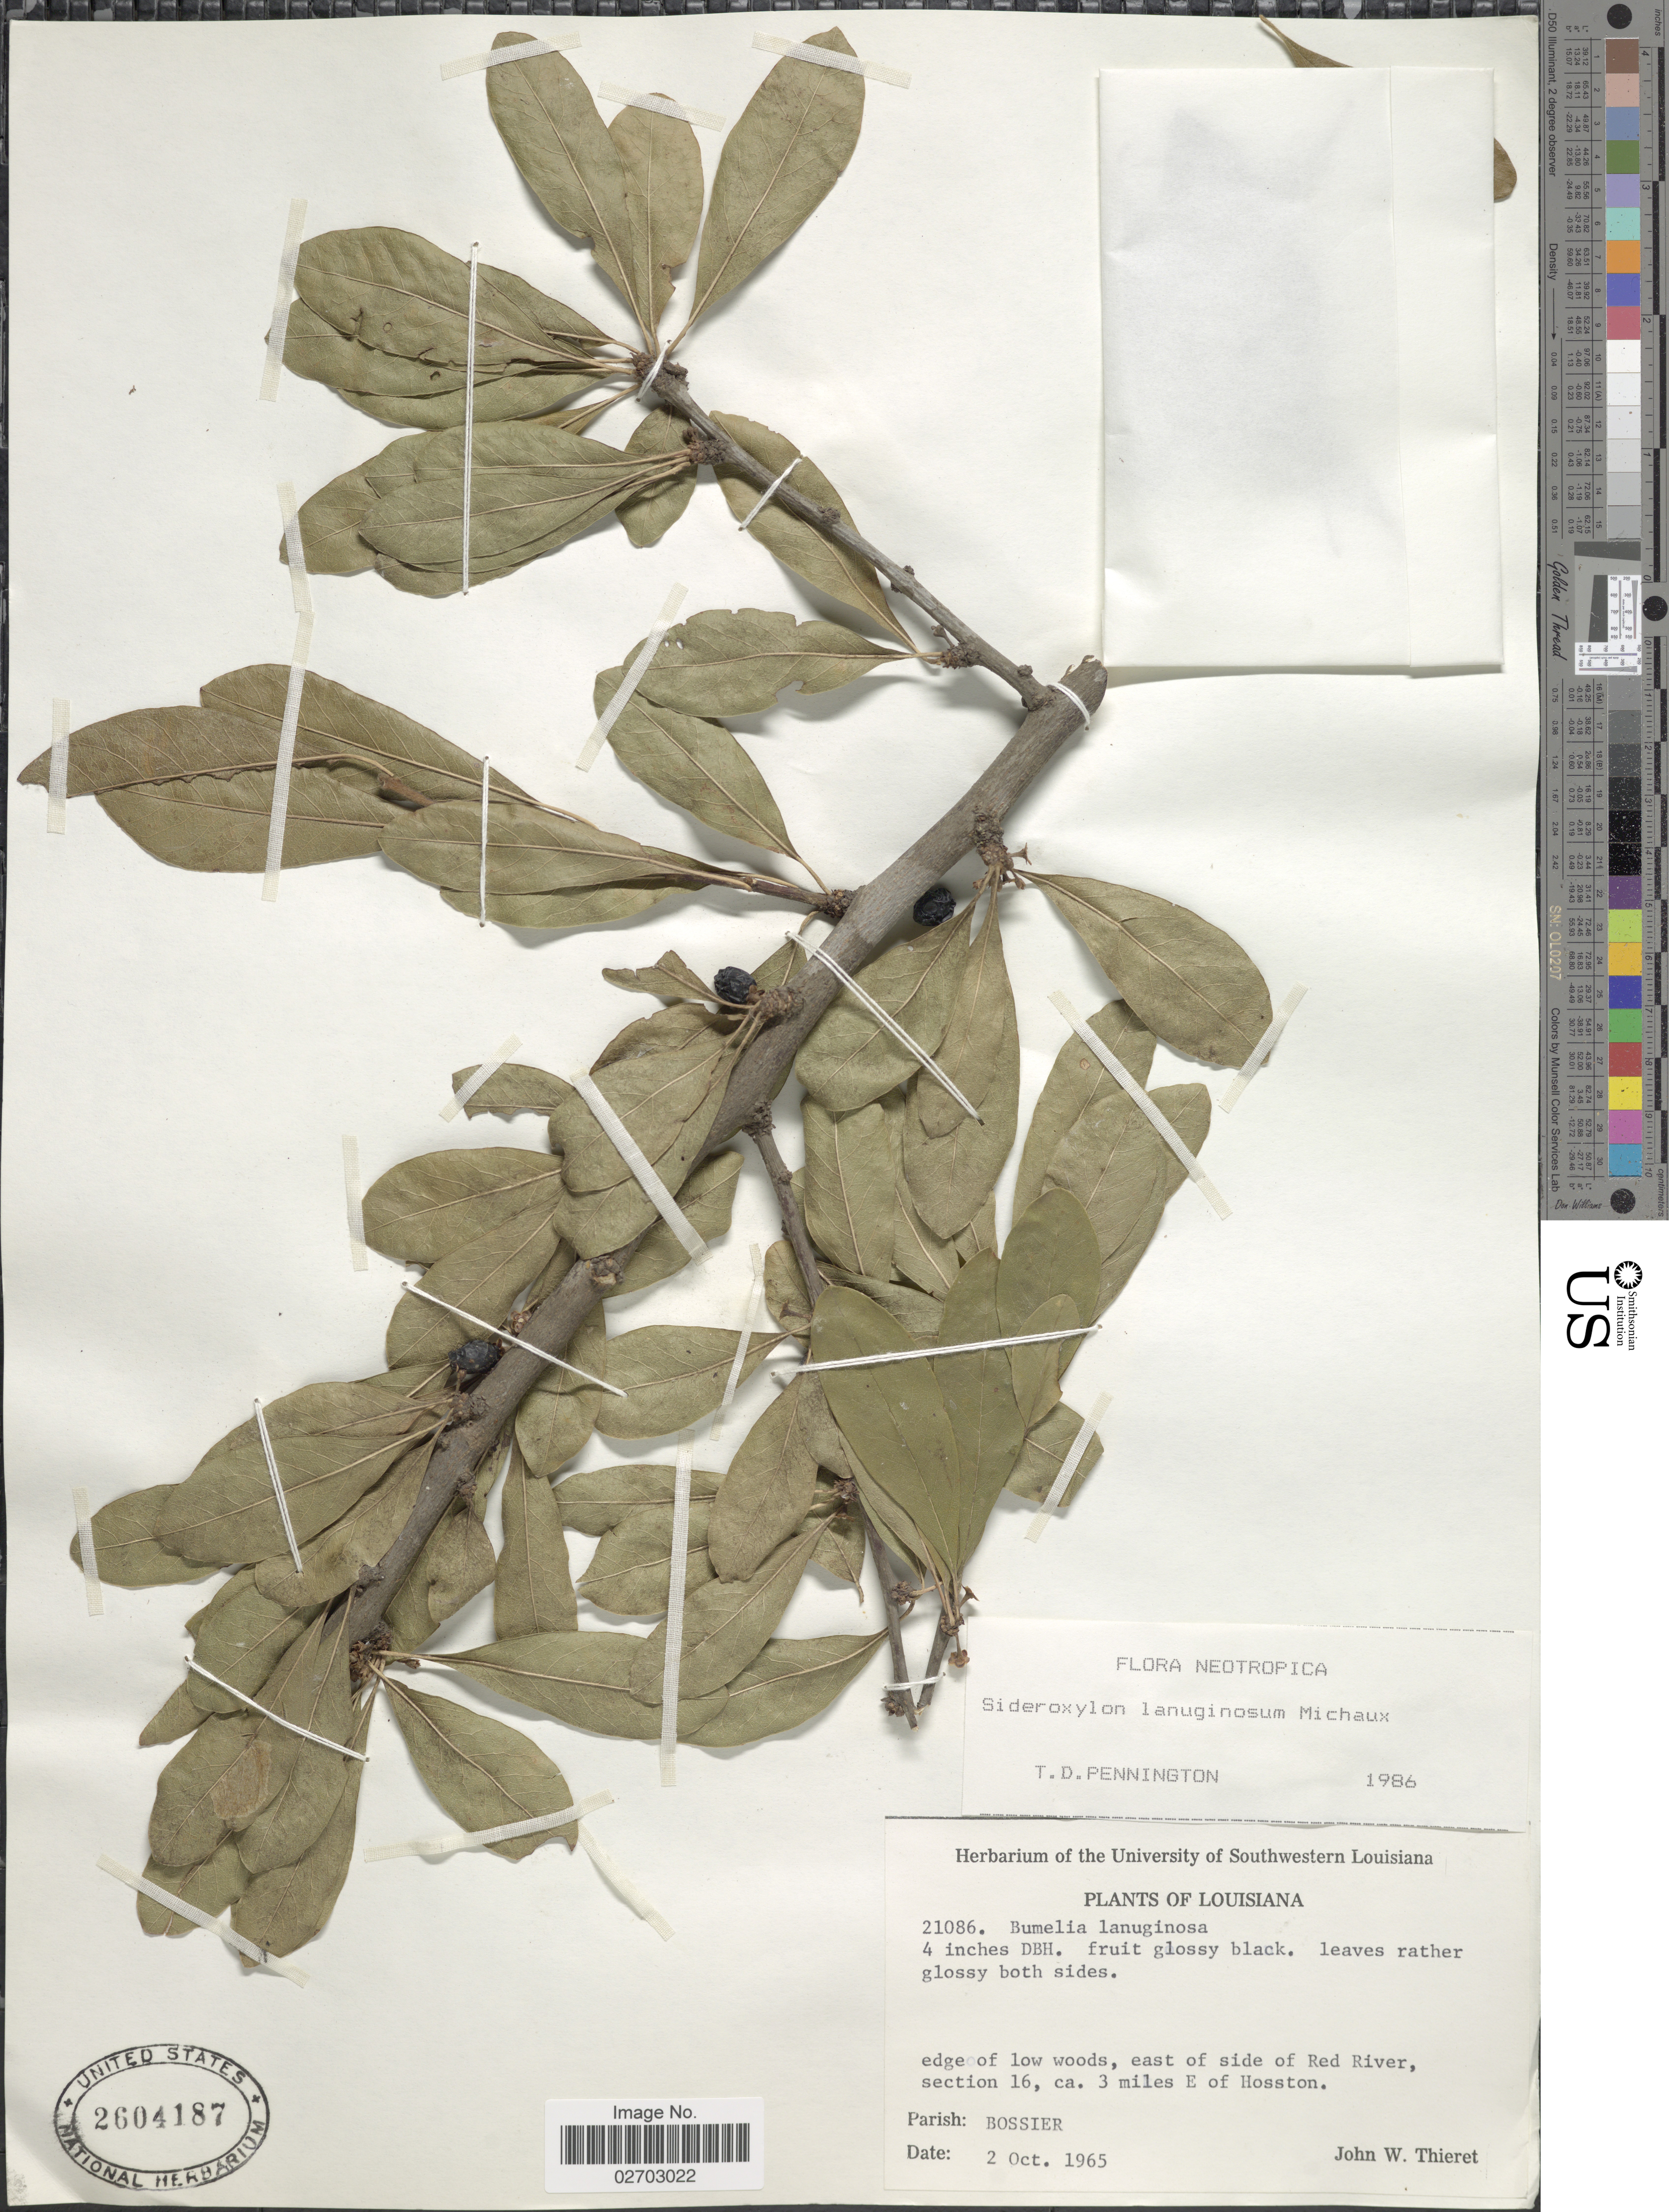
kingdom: Plantae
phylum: Tracheophyta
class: Magnoliopsida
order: Ericales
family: Sapotaceae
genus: Sideroxylon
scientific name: Sideroxylon lanuginosum subsp. lanuginosum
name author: Michx.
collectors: J. W. Thieret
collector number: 21086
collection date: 1965-10-02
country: United States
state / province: Louisiana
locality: Edge of low woods, east side of Red River, section 16, ca. 3 miles E of Hosston, Parish: Bossier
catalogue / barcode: US 2604187